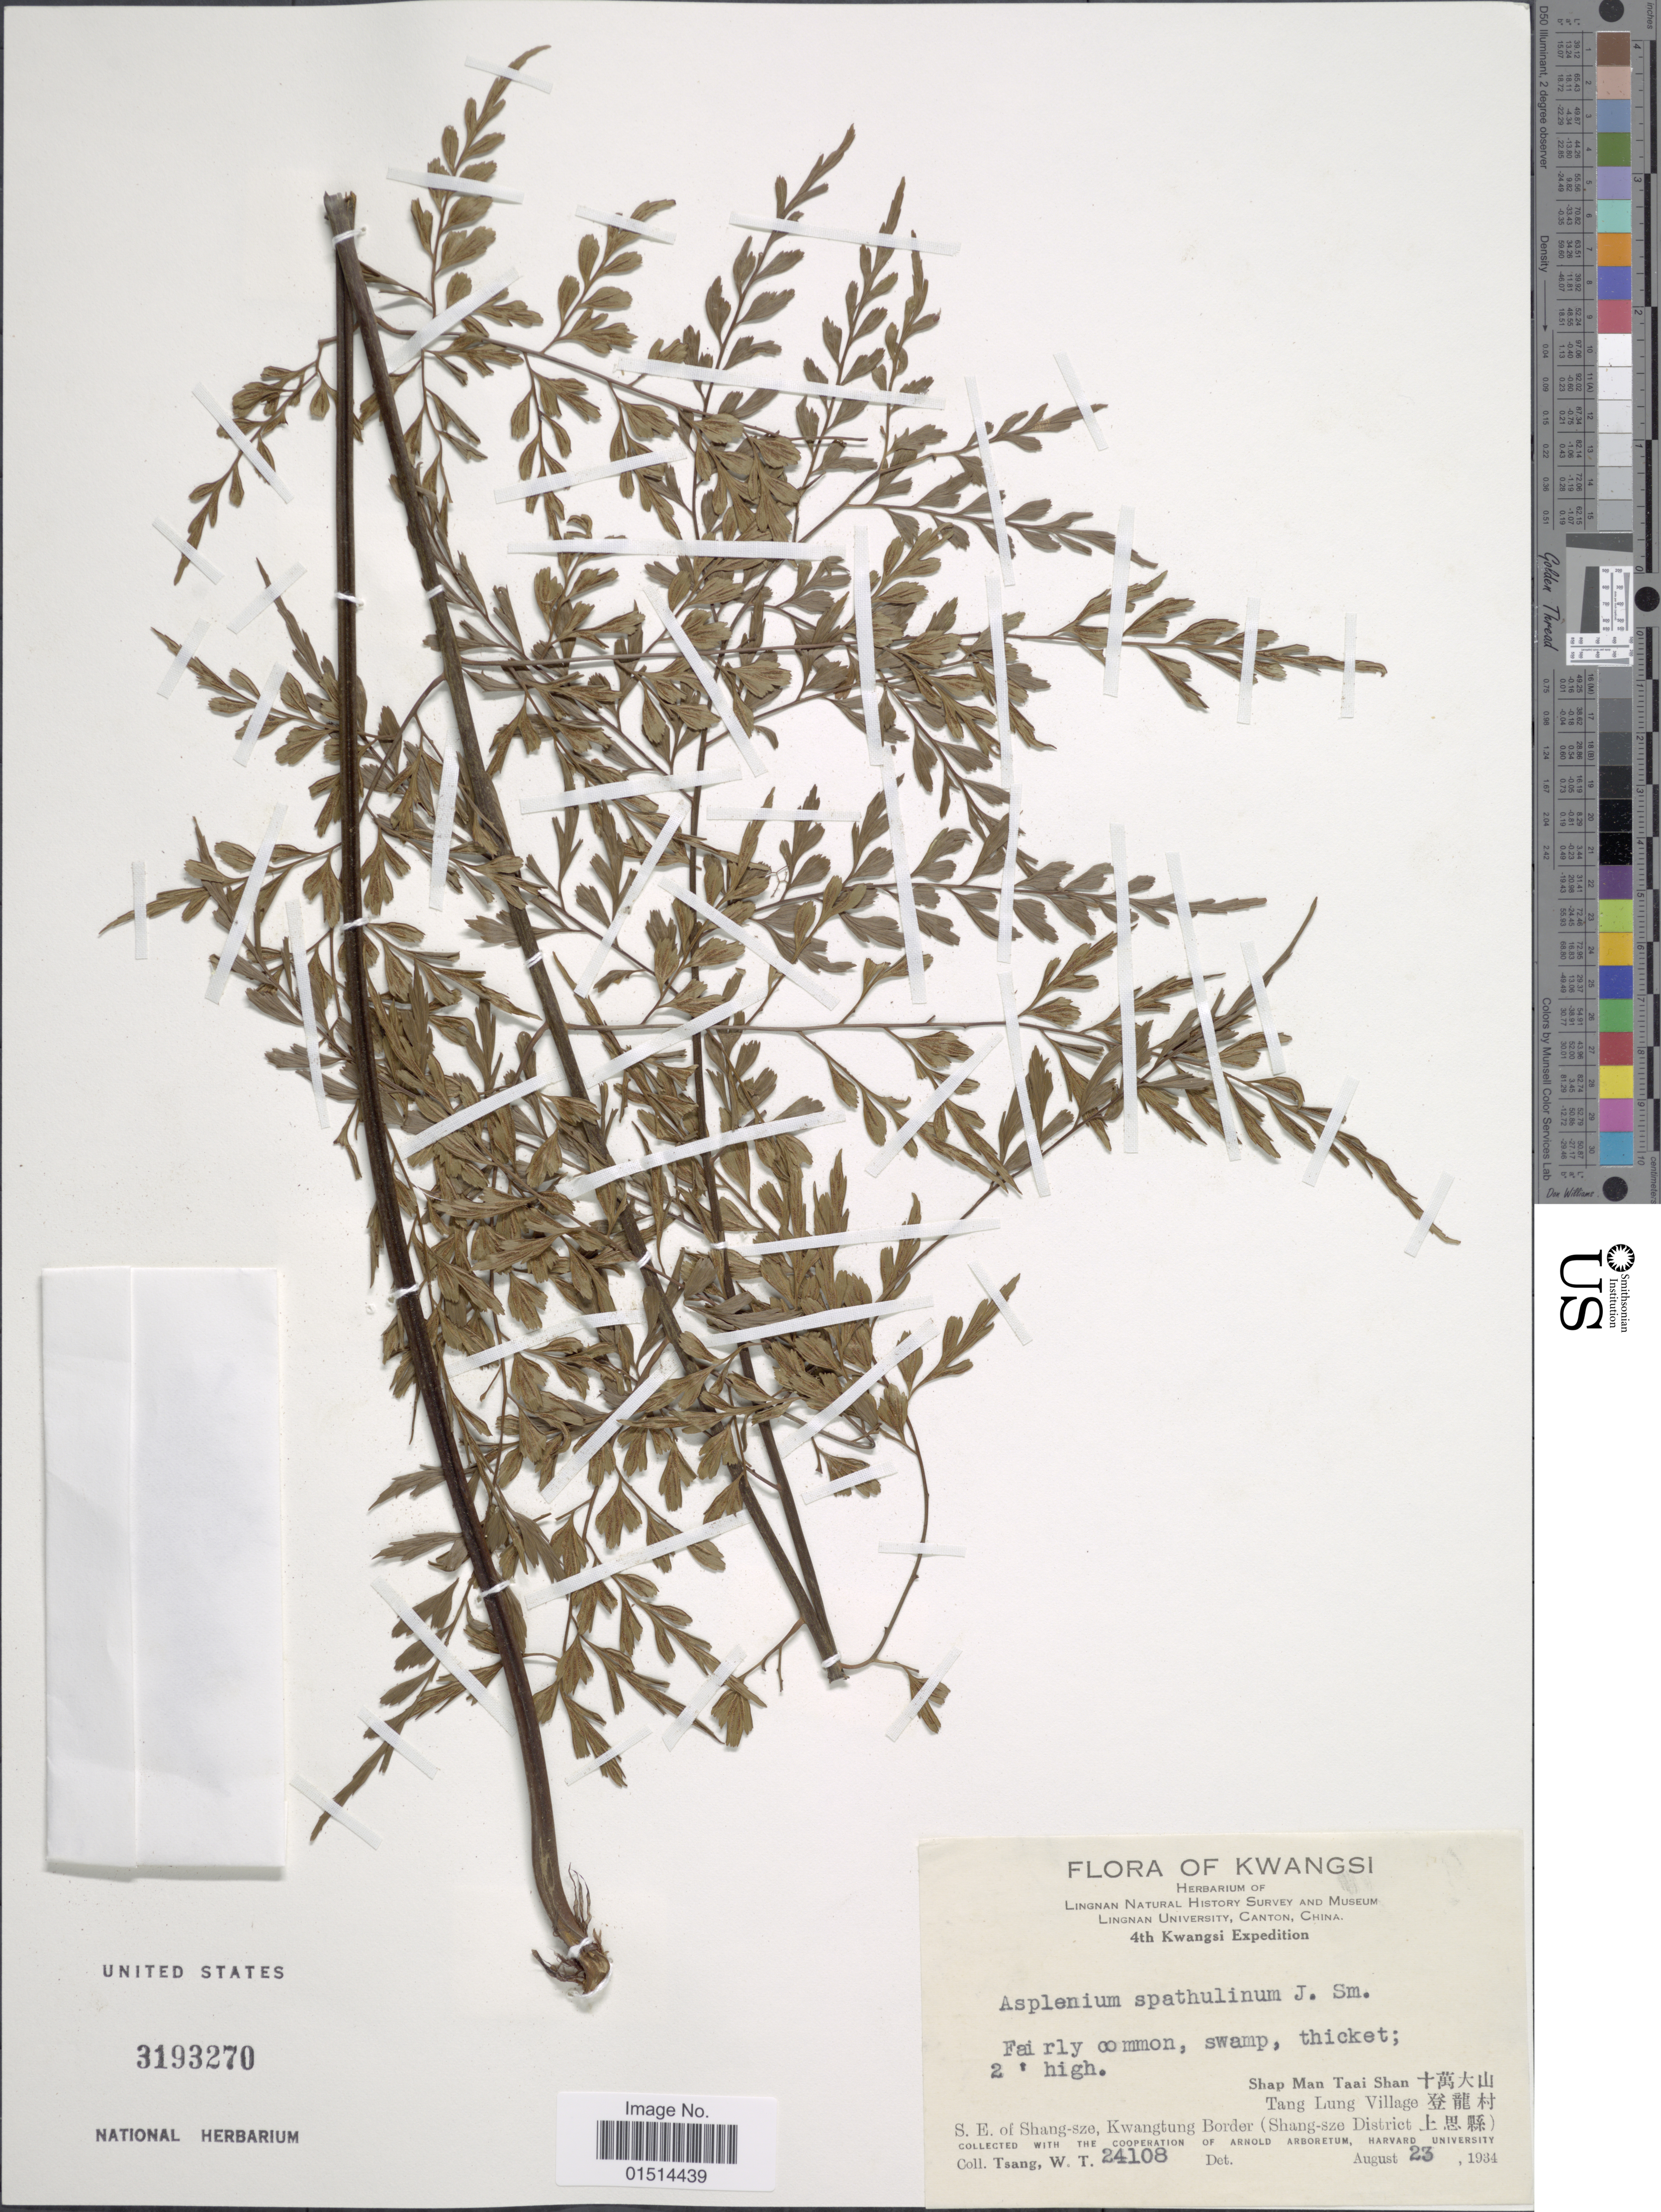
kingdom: Plantae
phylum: Tracheophyta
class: Polypodiopsida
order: Polypodiales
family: Aspleniaceae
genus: Asplenium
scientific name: Asplenium affine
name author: Sw.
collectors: W. T. Tsang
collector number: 24108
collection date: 1934-08-23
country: China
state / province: Guangxi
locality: Kwangsi, S. E. of Shang-sze, Kwangtung Border (Shang-sze District), Shap Man Taai Shan, Tang Lung Village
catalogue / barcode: US 3193270